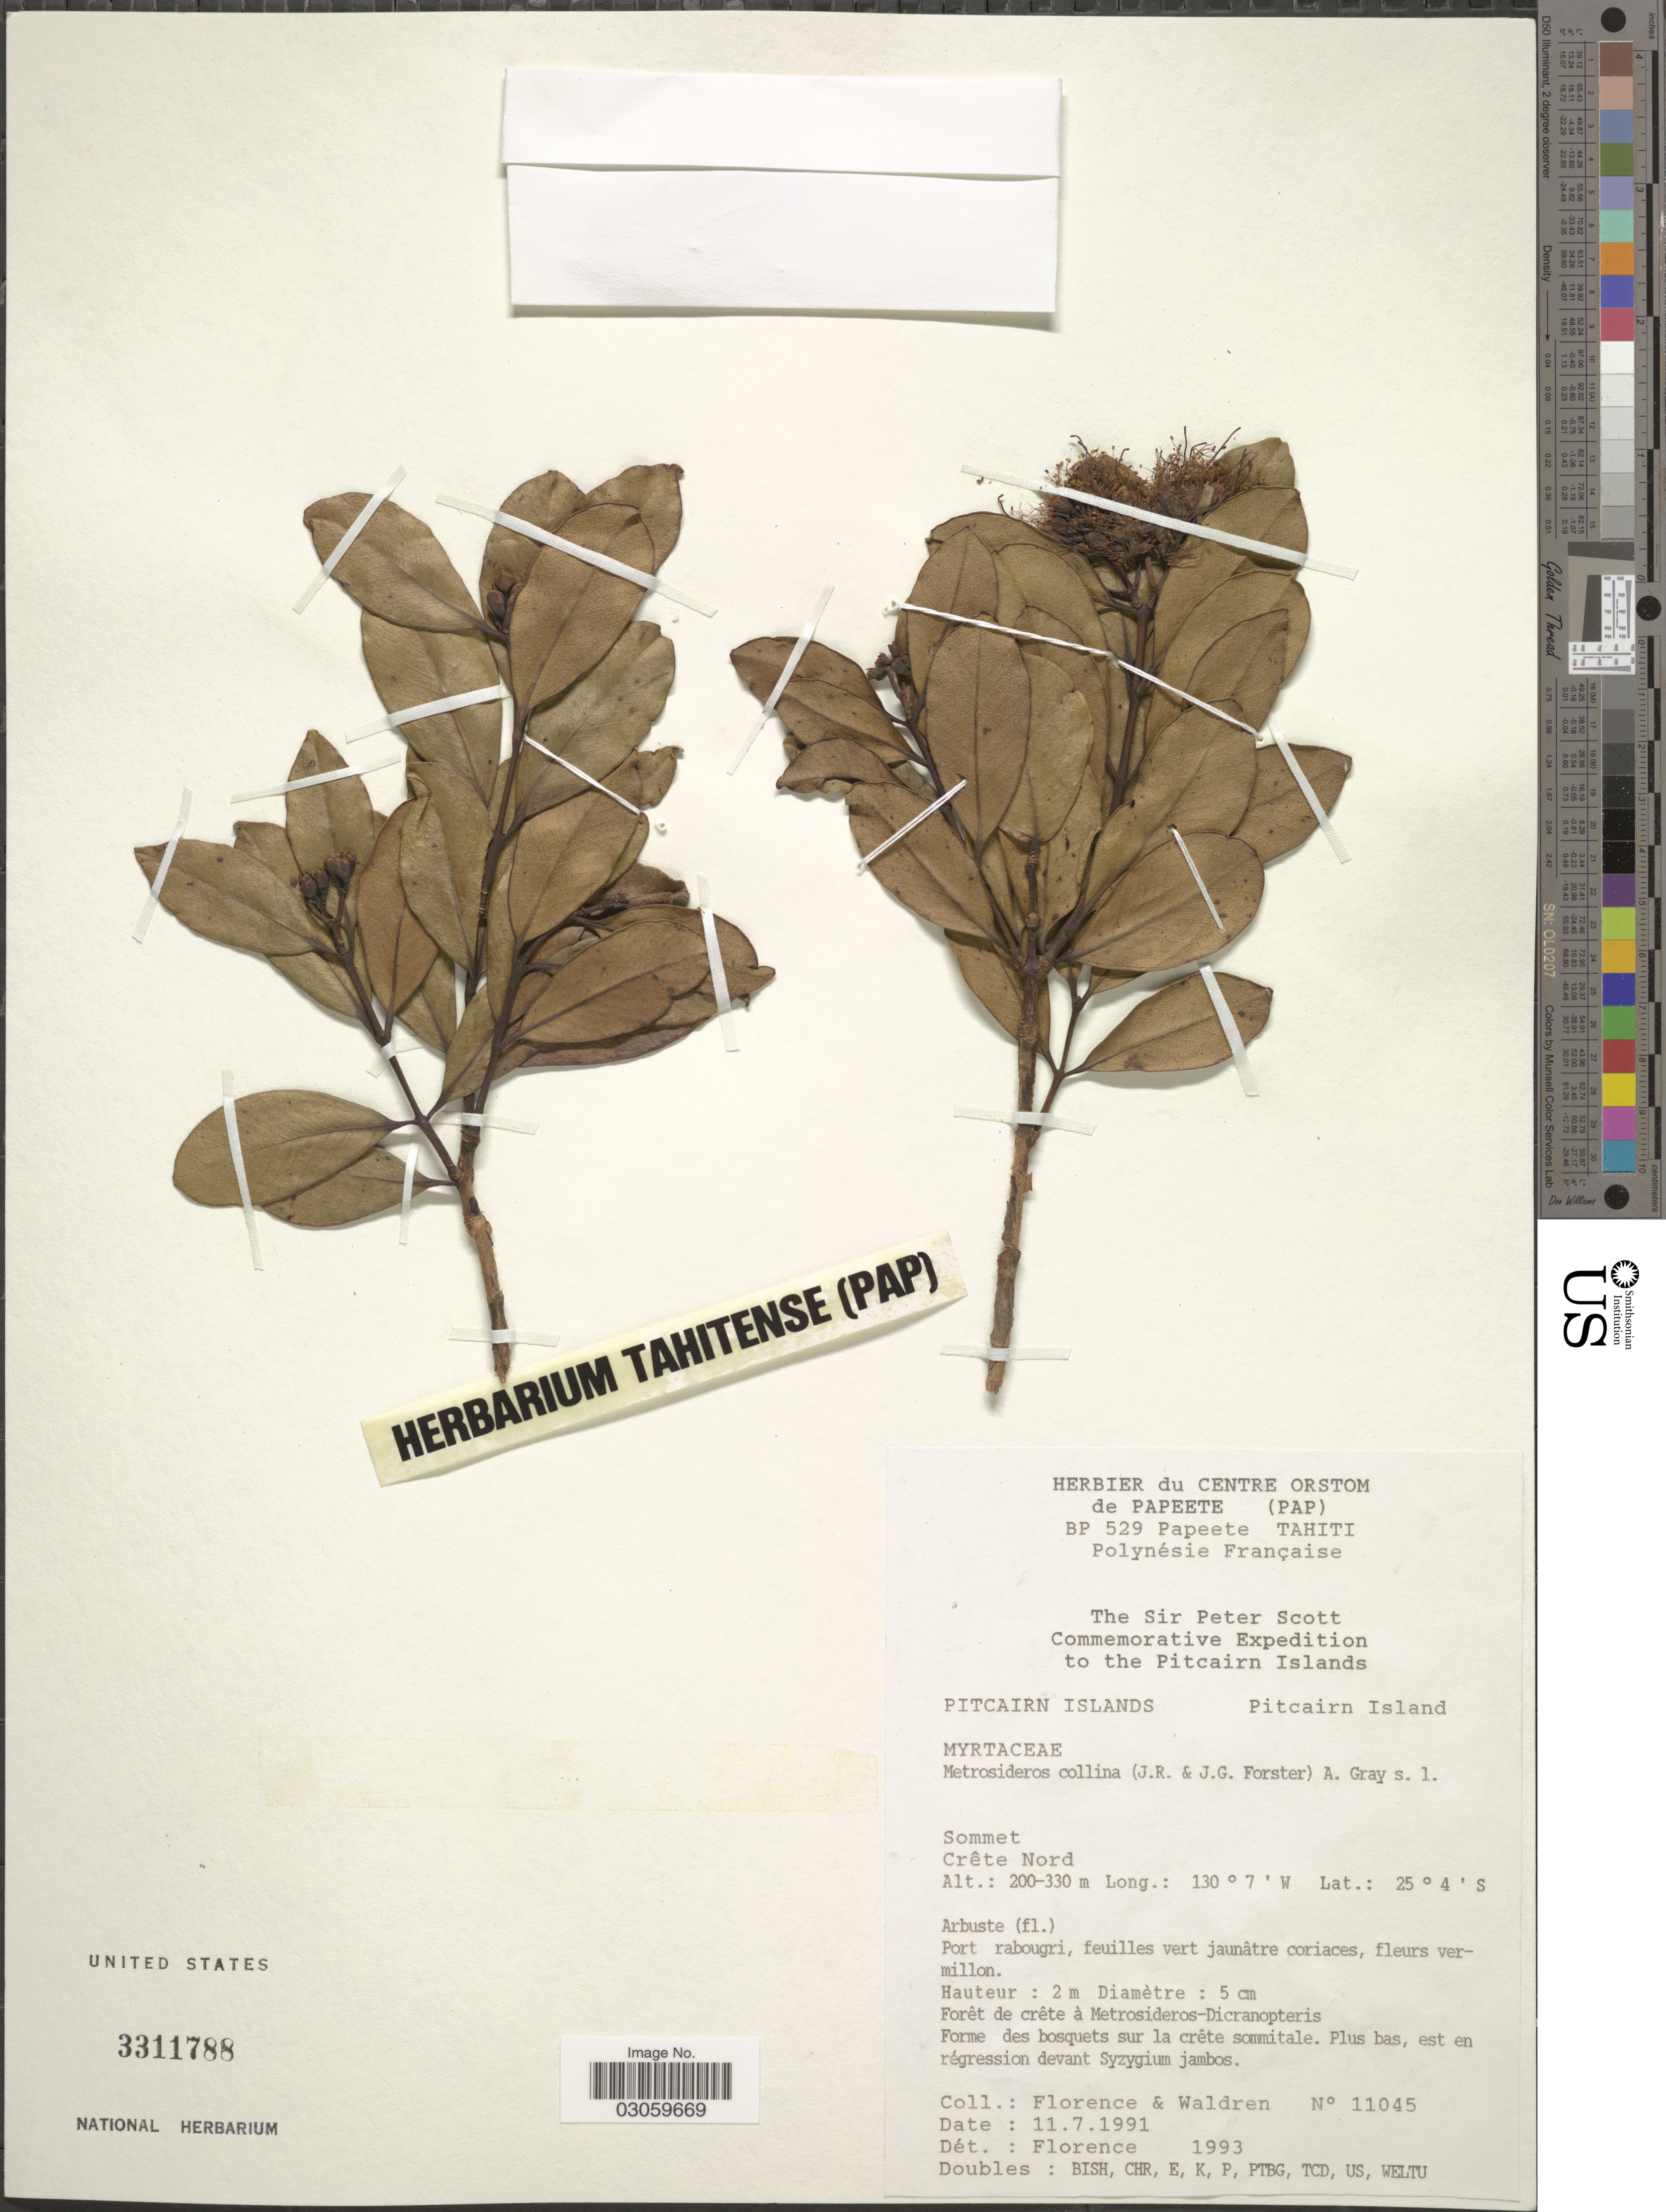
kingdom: Plantae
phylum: Tracheophyta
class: Magnoliopsida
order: Myrtales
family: Myrtaceae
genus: Metrosideros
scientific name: Metrosideros collina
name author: (J.R. Forst. & G. Forst.) A. Gray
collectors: -. Florence & Waldren, --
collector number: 11045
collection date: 1991-07-11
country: Pitcairn Islands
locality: Pitcairn Island. Sommet. Crête Nord.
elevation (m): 200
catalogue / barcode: US 331178